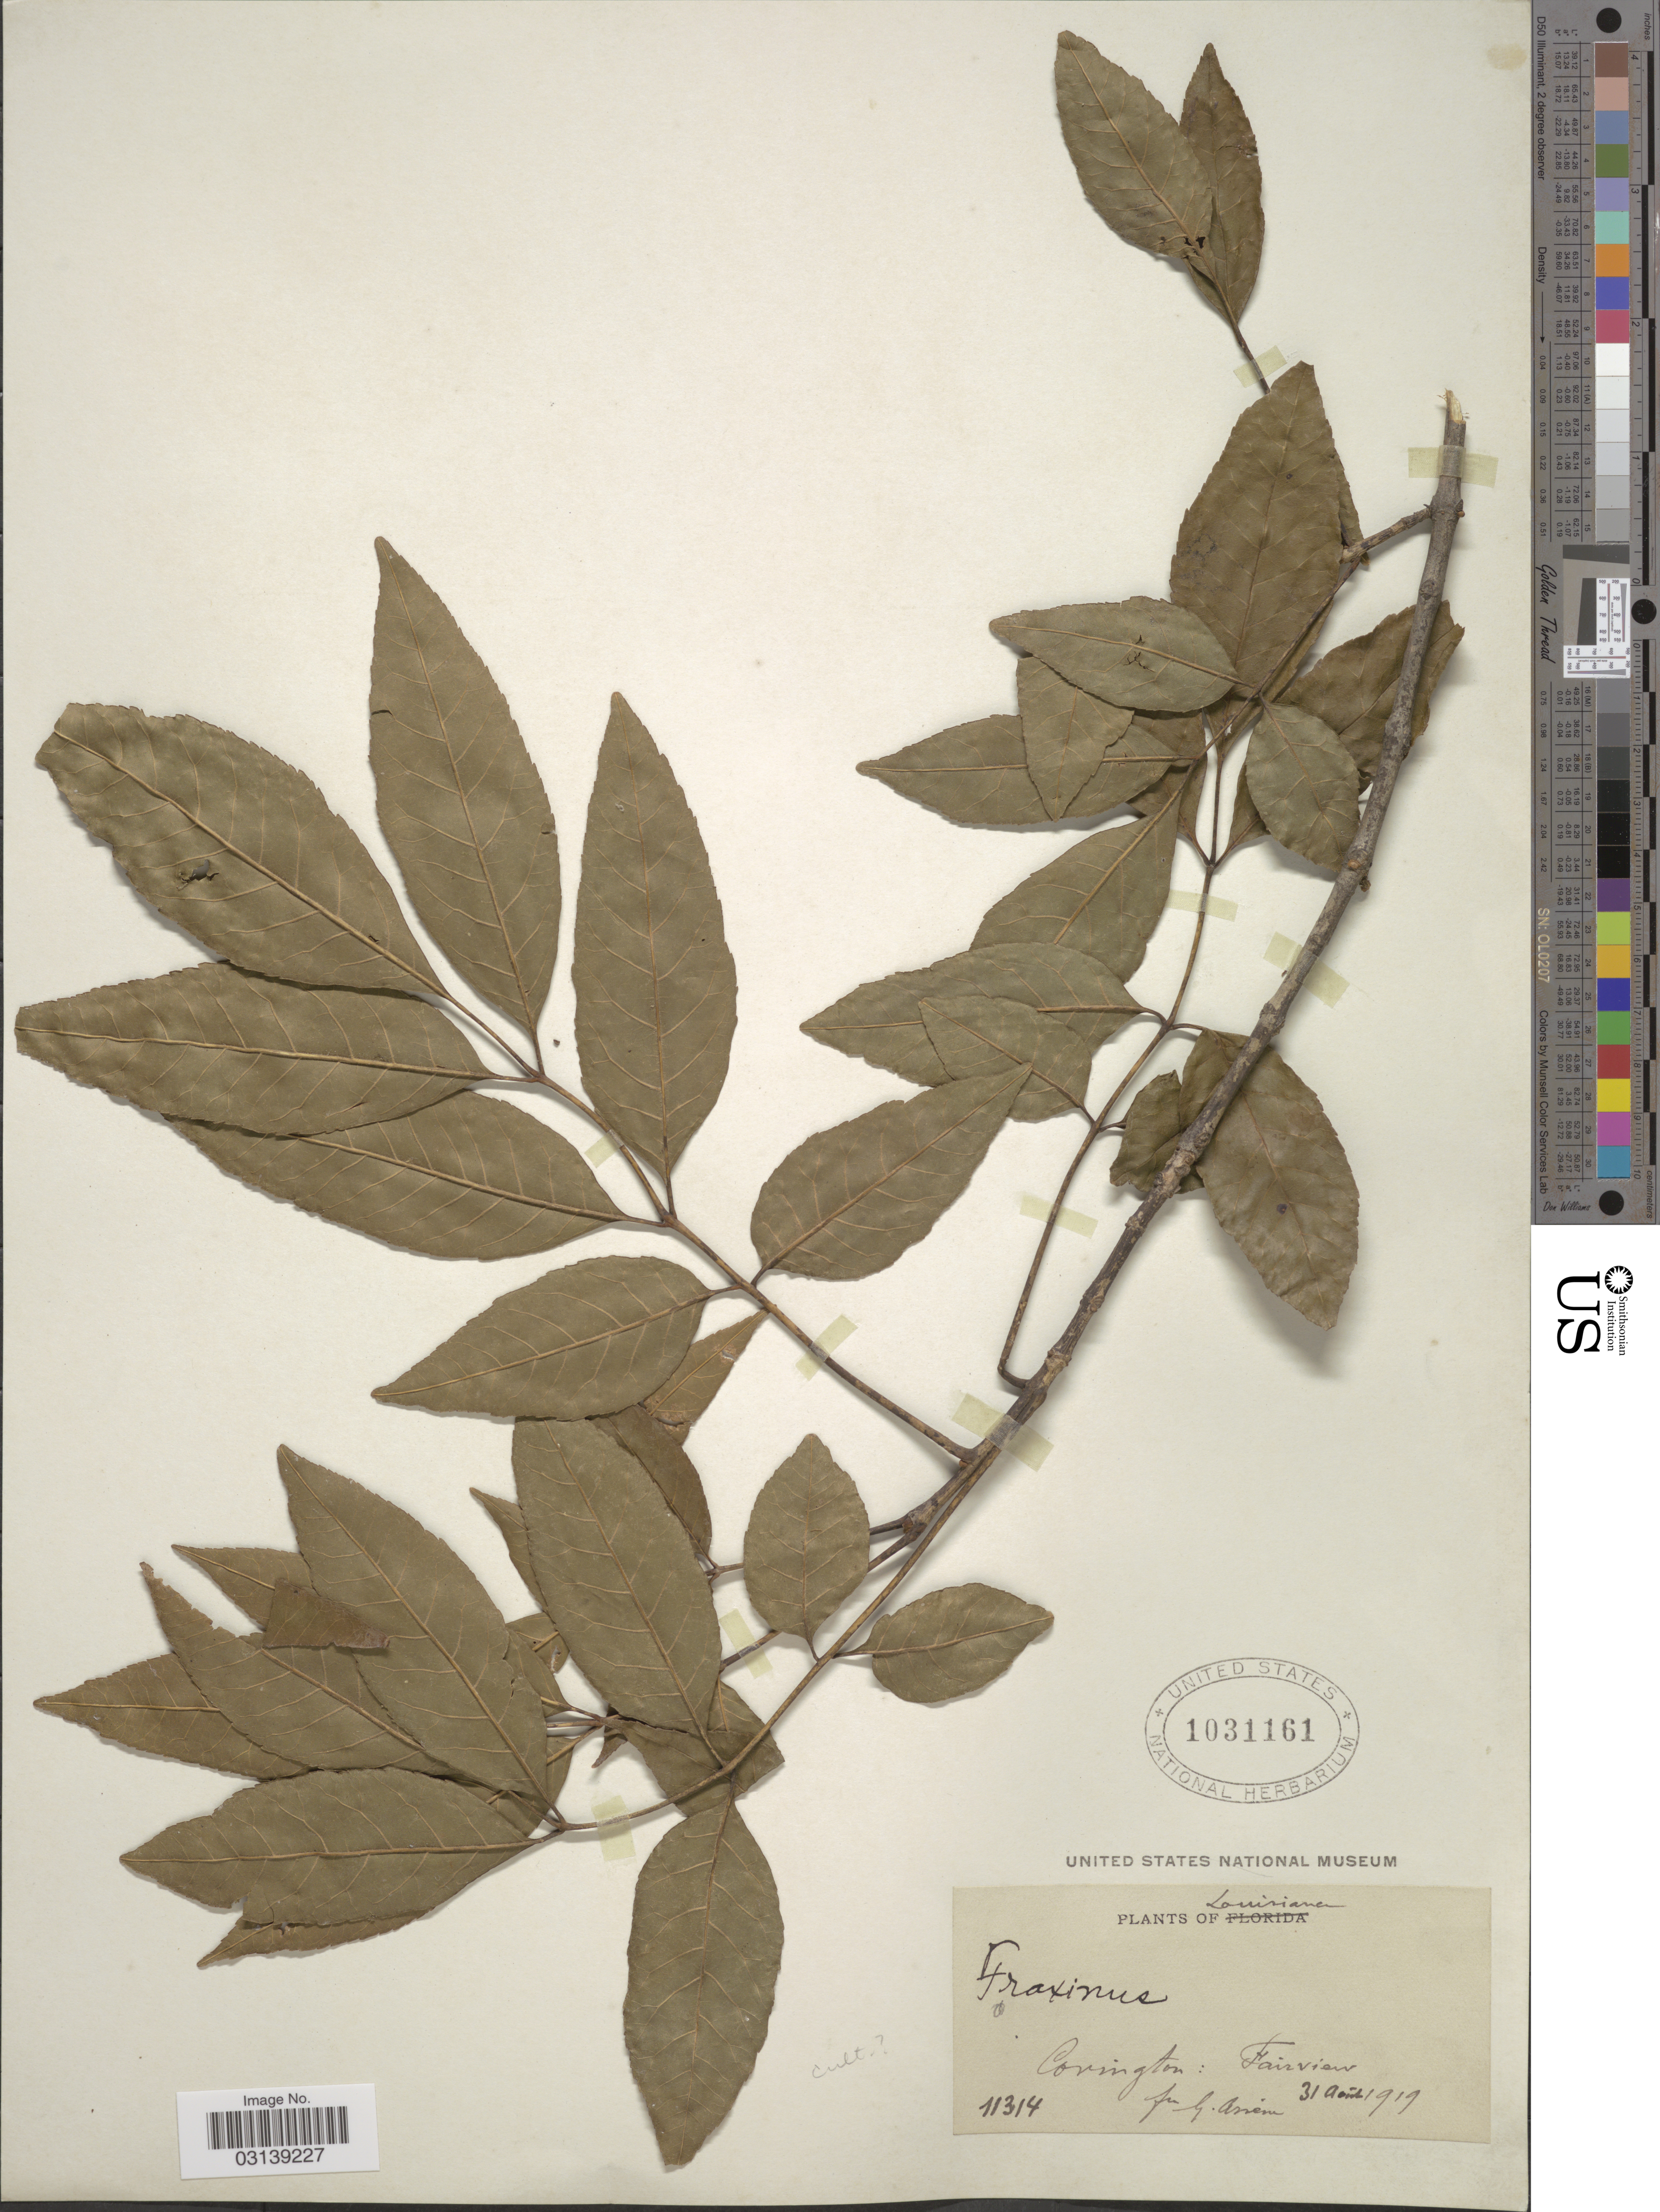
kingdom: Plantae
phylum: Tracheophyta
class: Magnoliopsida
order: Lamiales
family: Oleaceae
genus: Fraxinus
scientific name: Fraxinus pennsylvanica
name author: Marshall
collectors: Bro. G. Arsène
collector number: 11314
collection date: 1919-08-31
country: United States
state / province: Louisiana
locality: Corington: Fairview.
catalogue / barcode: US 1031161